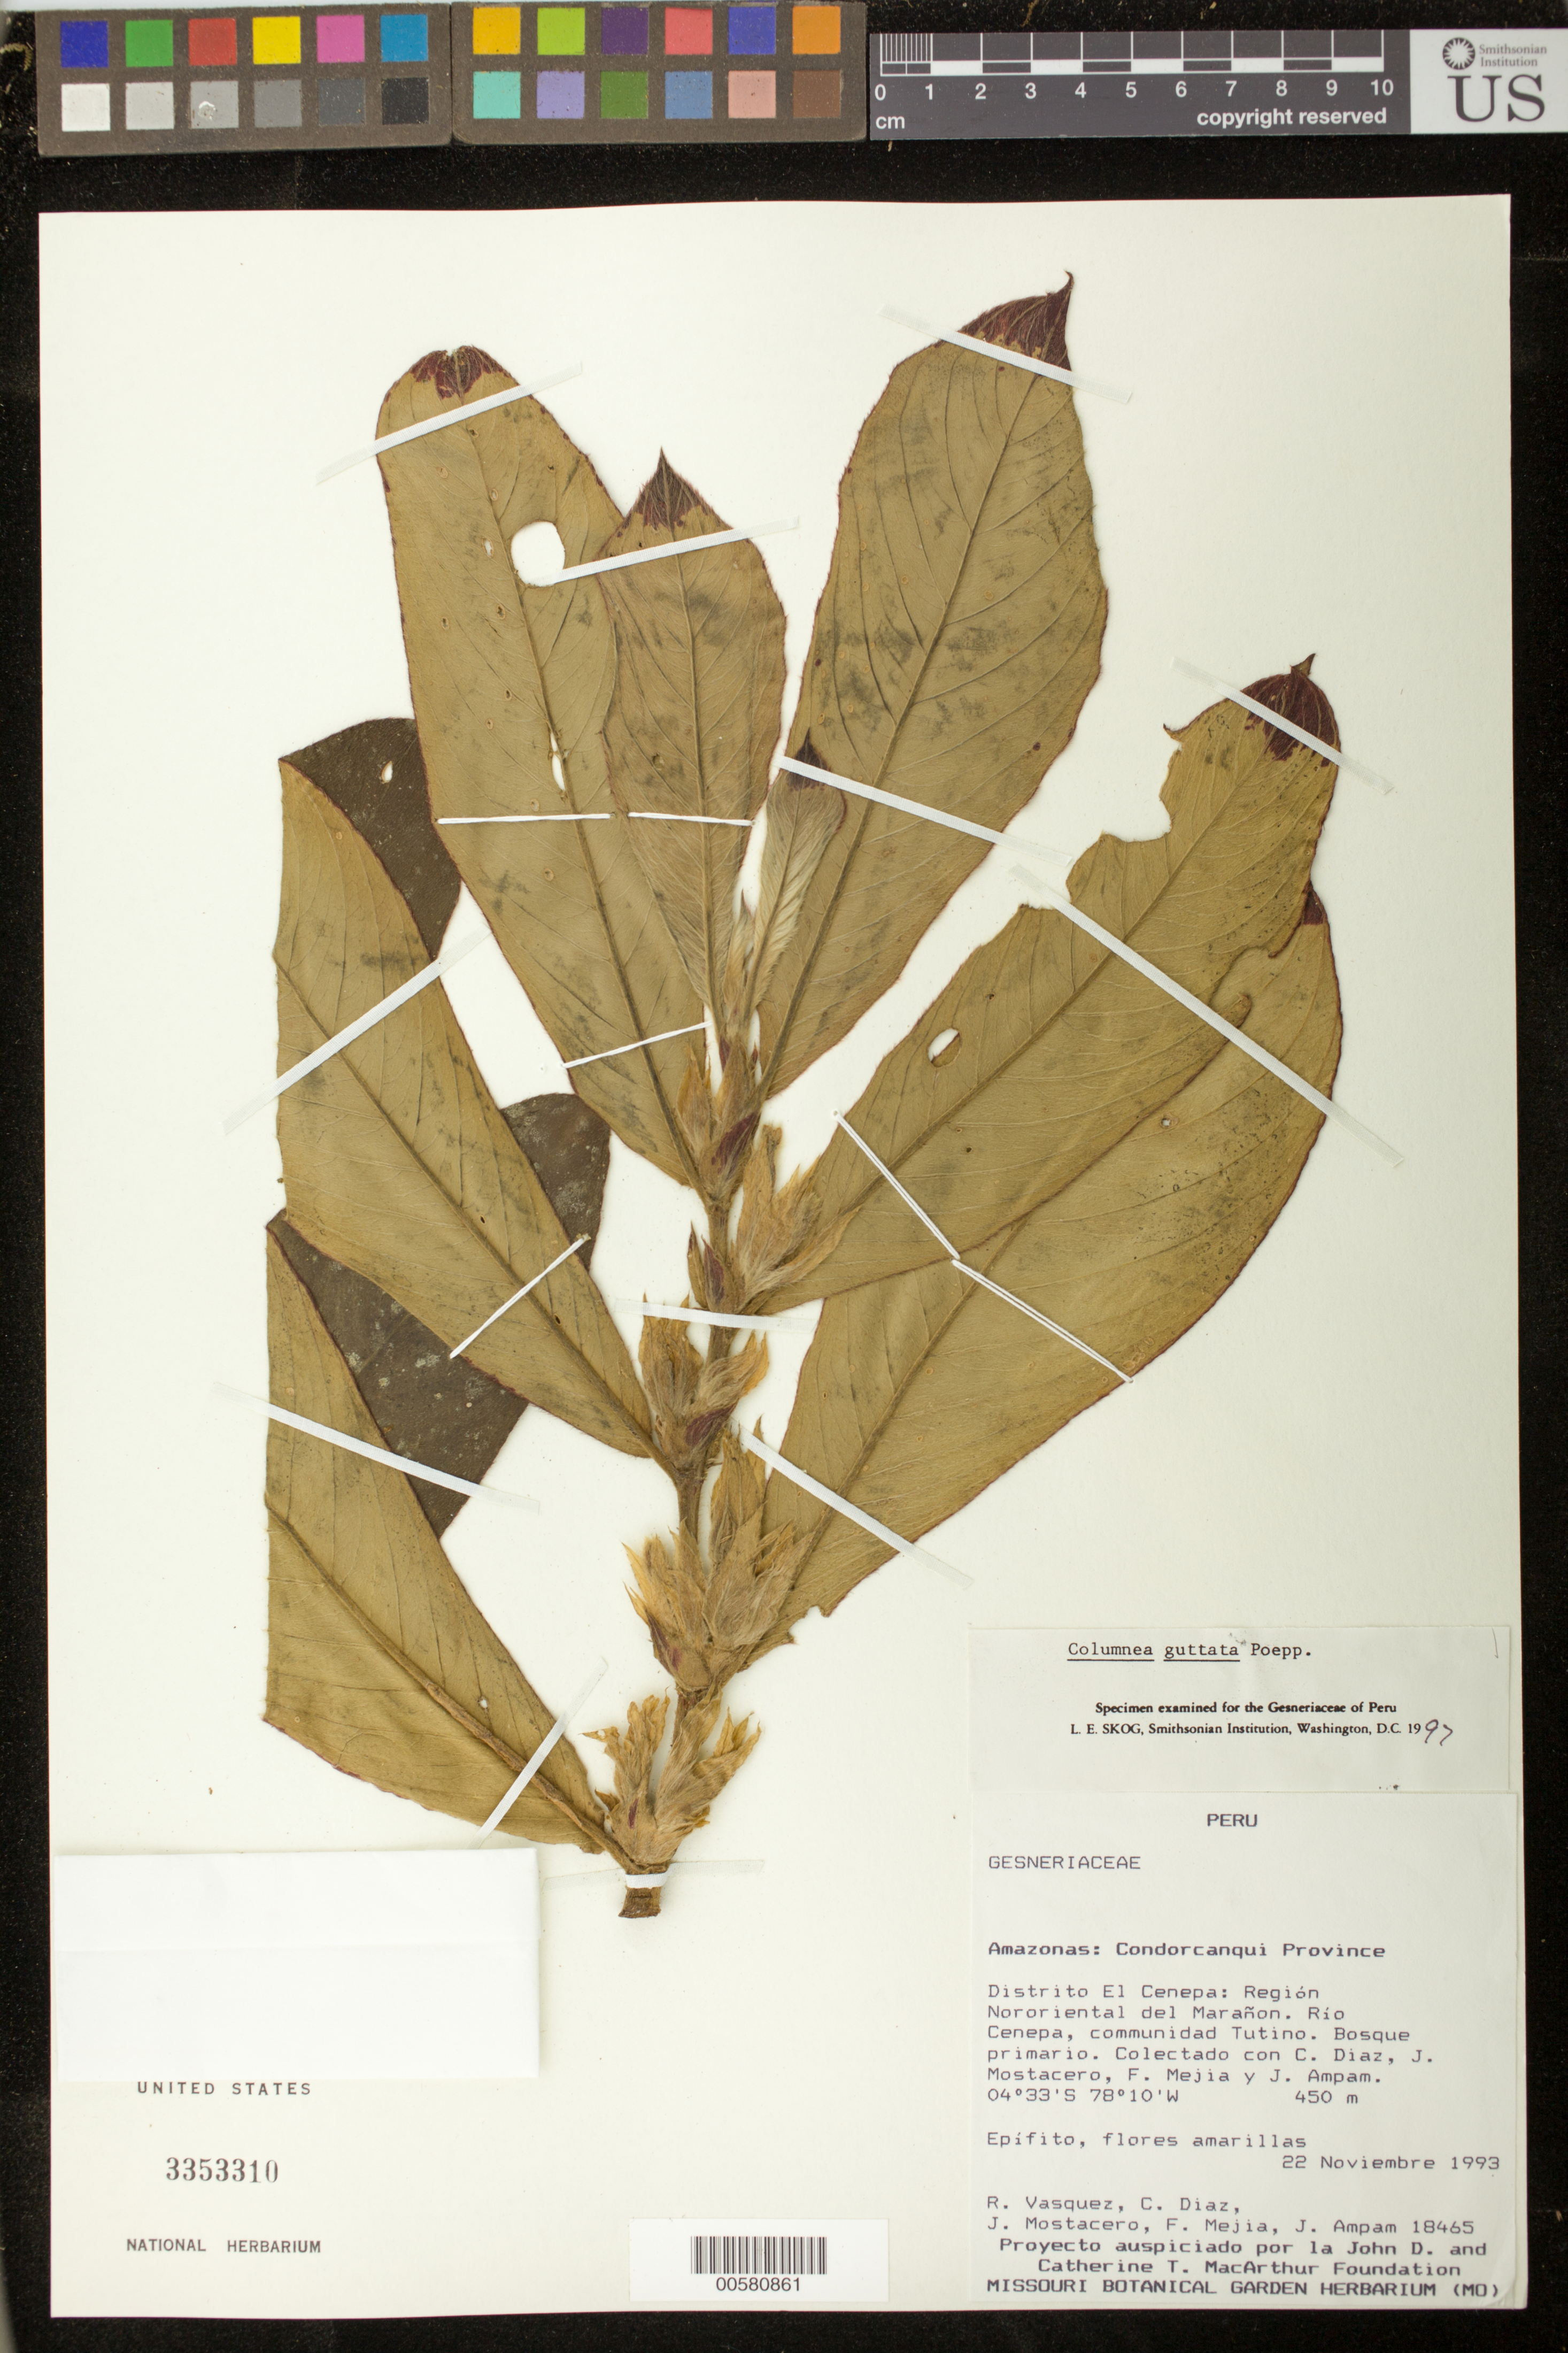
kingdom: Plantae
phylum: Tracheophyta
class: Magnoliopsida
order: Lamiales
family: Gesneriaceae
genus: Columnea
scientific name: Columnea guttata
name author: Poepp.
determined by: Skog, Laurence E.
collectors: R. Vásquez, C. Díaz, J. Mostacero, F. Mejia & J. Ampam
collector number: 18465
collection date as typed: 22 Nov 1993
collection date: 1993-11-22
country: Peru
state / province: Amazonas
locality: Prov. Condorcanqui, dtto. El Cenepa: región nororiental del Marañon, Río Cenepa, communidad Tutino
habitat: Bosque primario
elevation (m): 450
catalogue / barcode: US 3353310